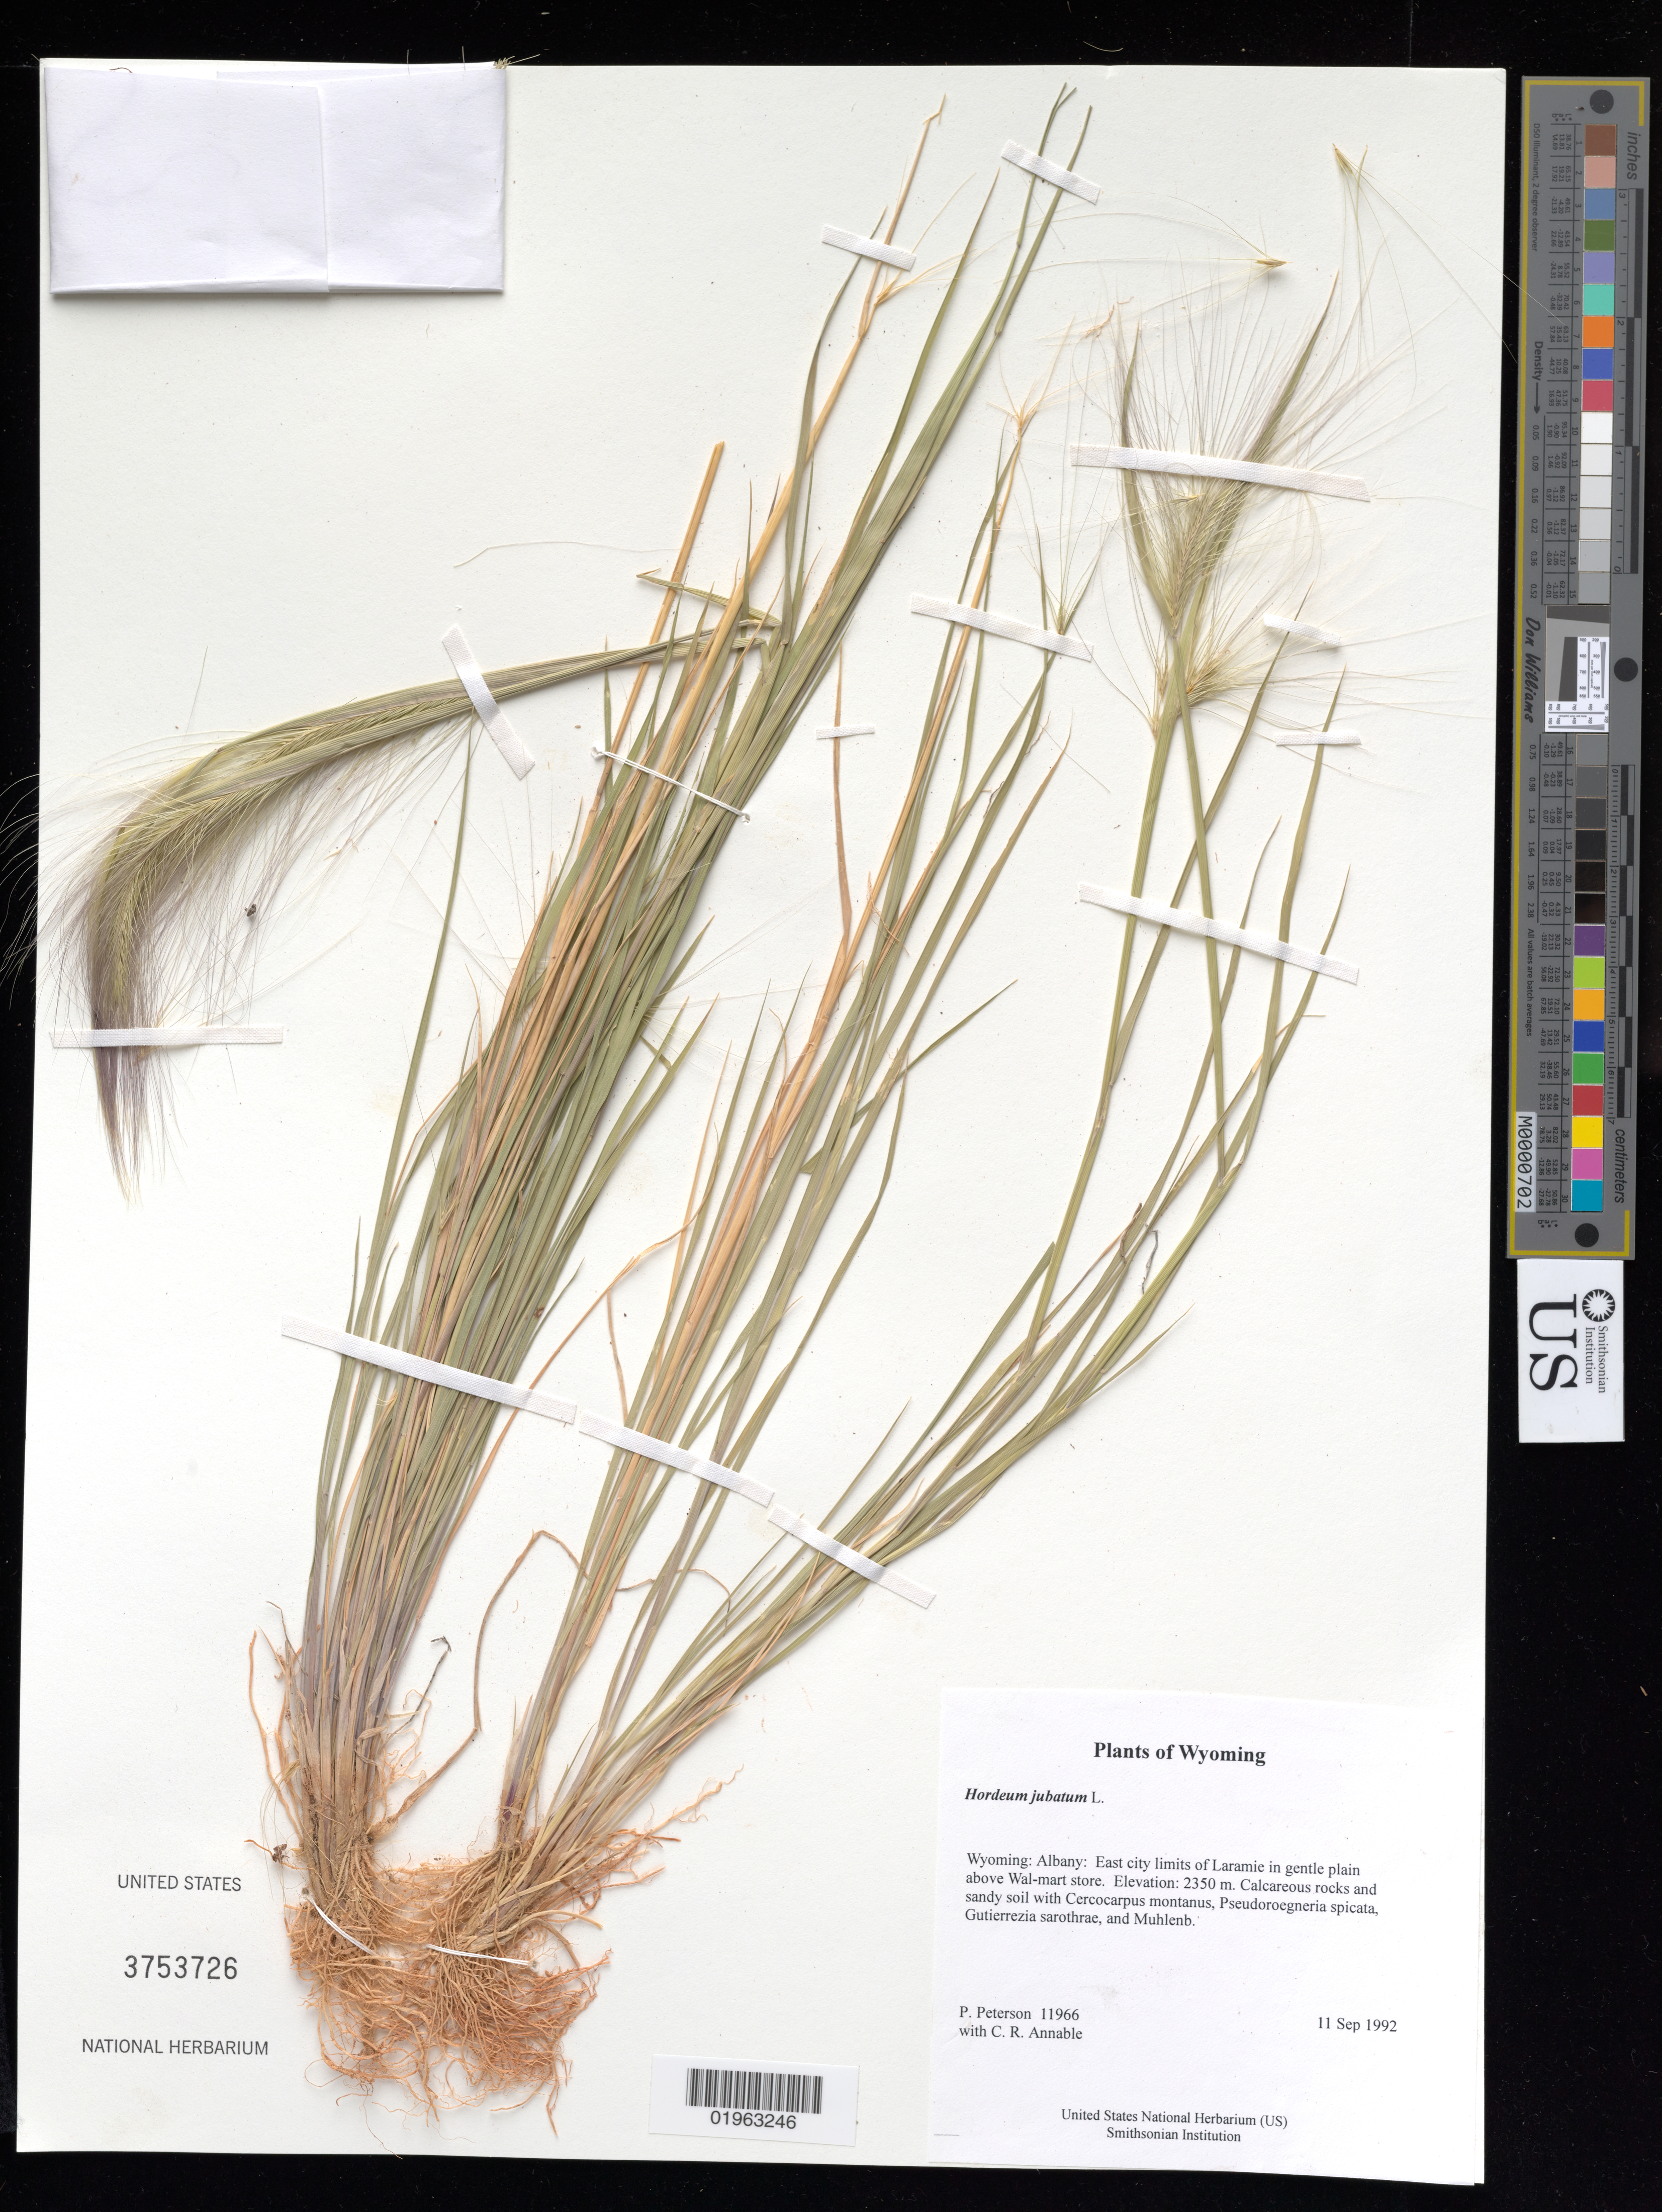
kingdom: Plantae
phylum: Tracheophyta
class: Liliopsida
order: Poales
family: Poaceae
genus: Hordeum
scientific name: Hordeum jubatum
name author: L.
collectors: P. M. Peterson & C. R. Annable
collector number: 11966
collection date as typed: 11 Sep 1992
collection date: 1992-09-11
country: United States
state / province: Wyoming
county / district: Albany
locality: East city limits of Laramie in gentle plain above Wal-mart store.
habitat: Calcareous rocks and sandy soil with Cercocarpus montanus, Pseudoroegneria spicata, Gutierrezia sarothrae, and Muhlenb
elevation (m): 2350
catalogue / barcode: US 3753726